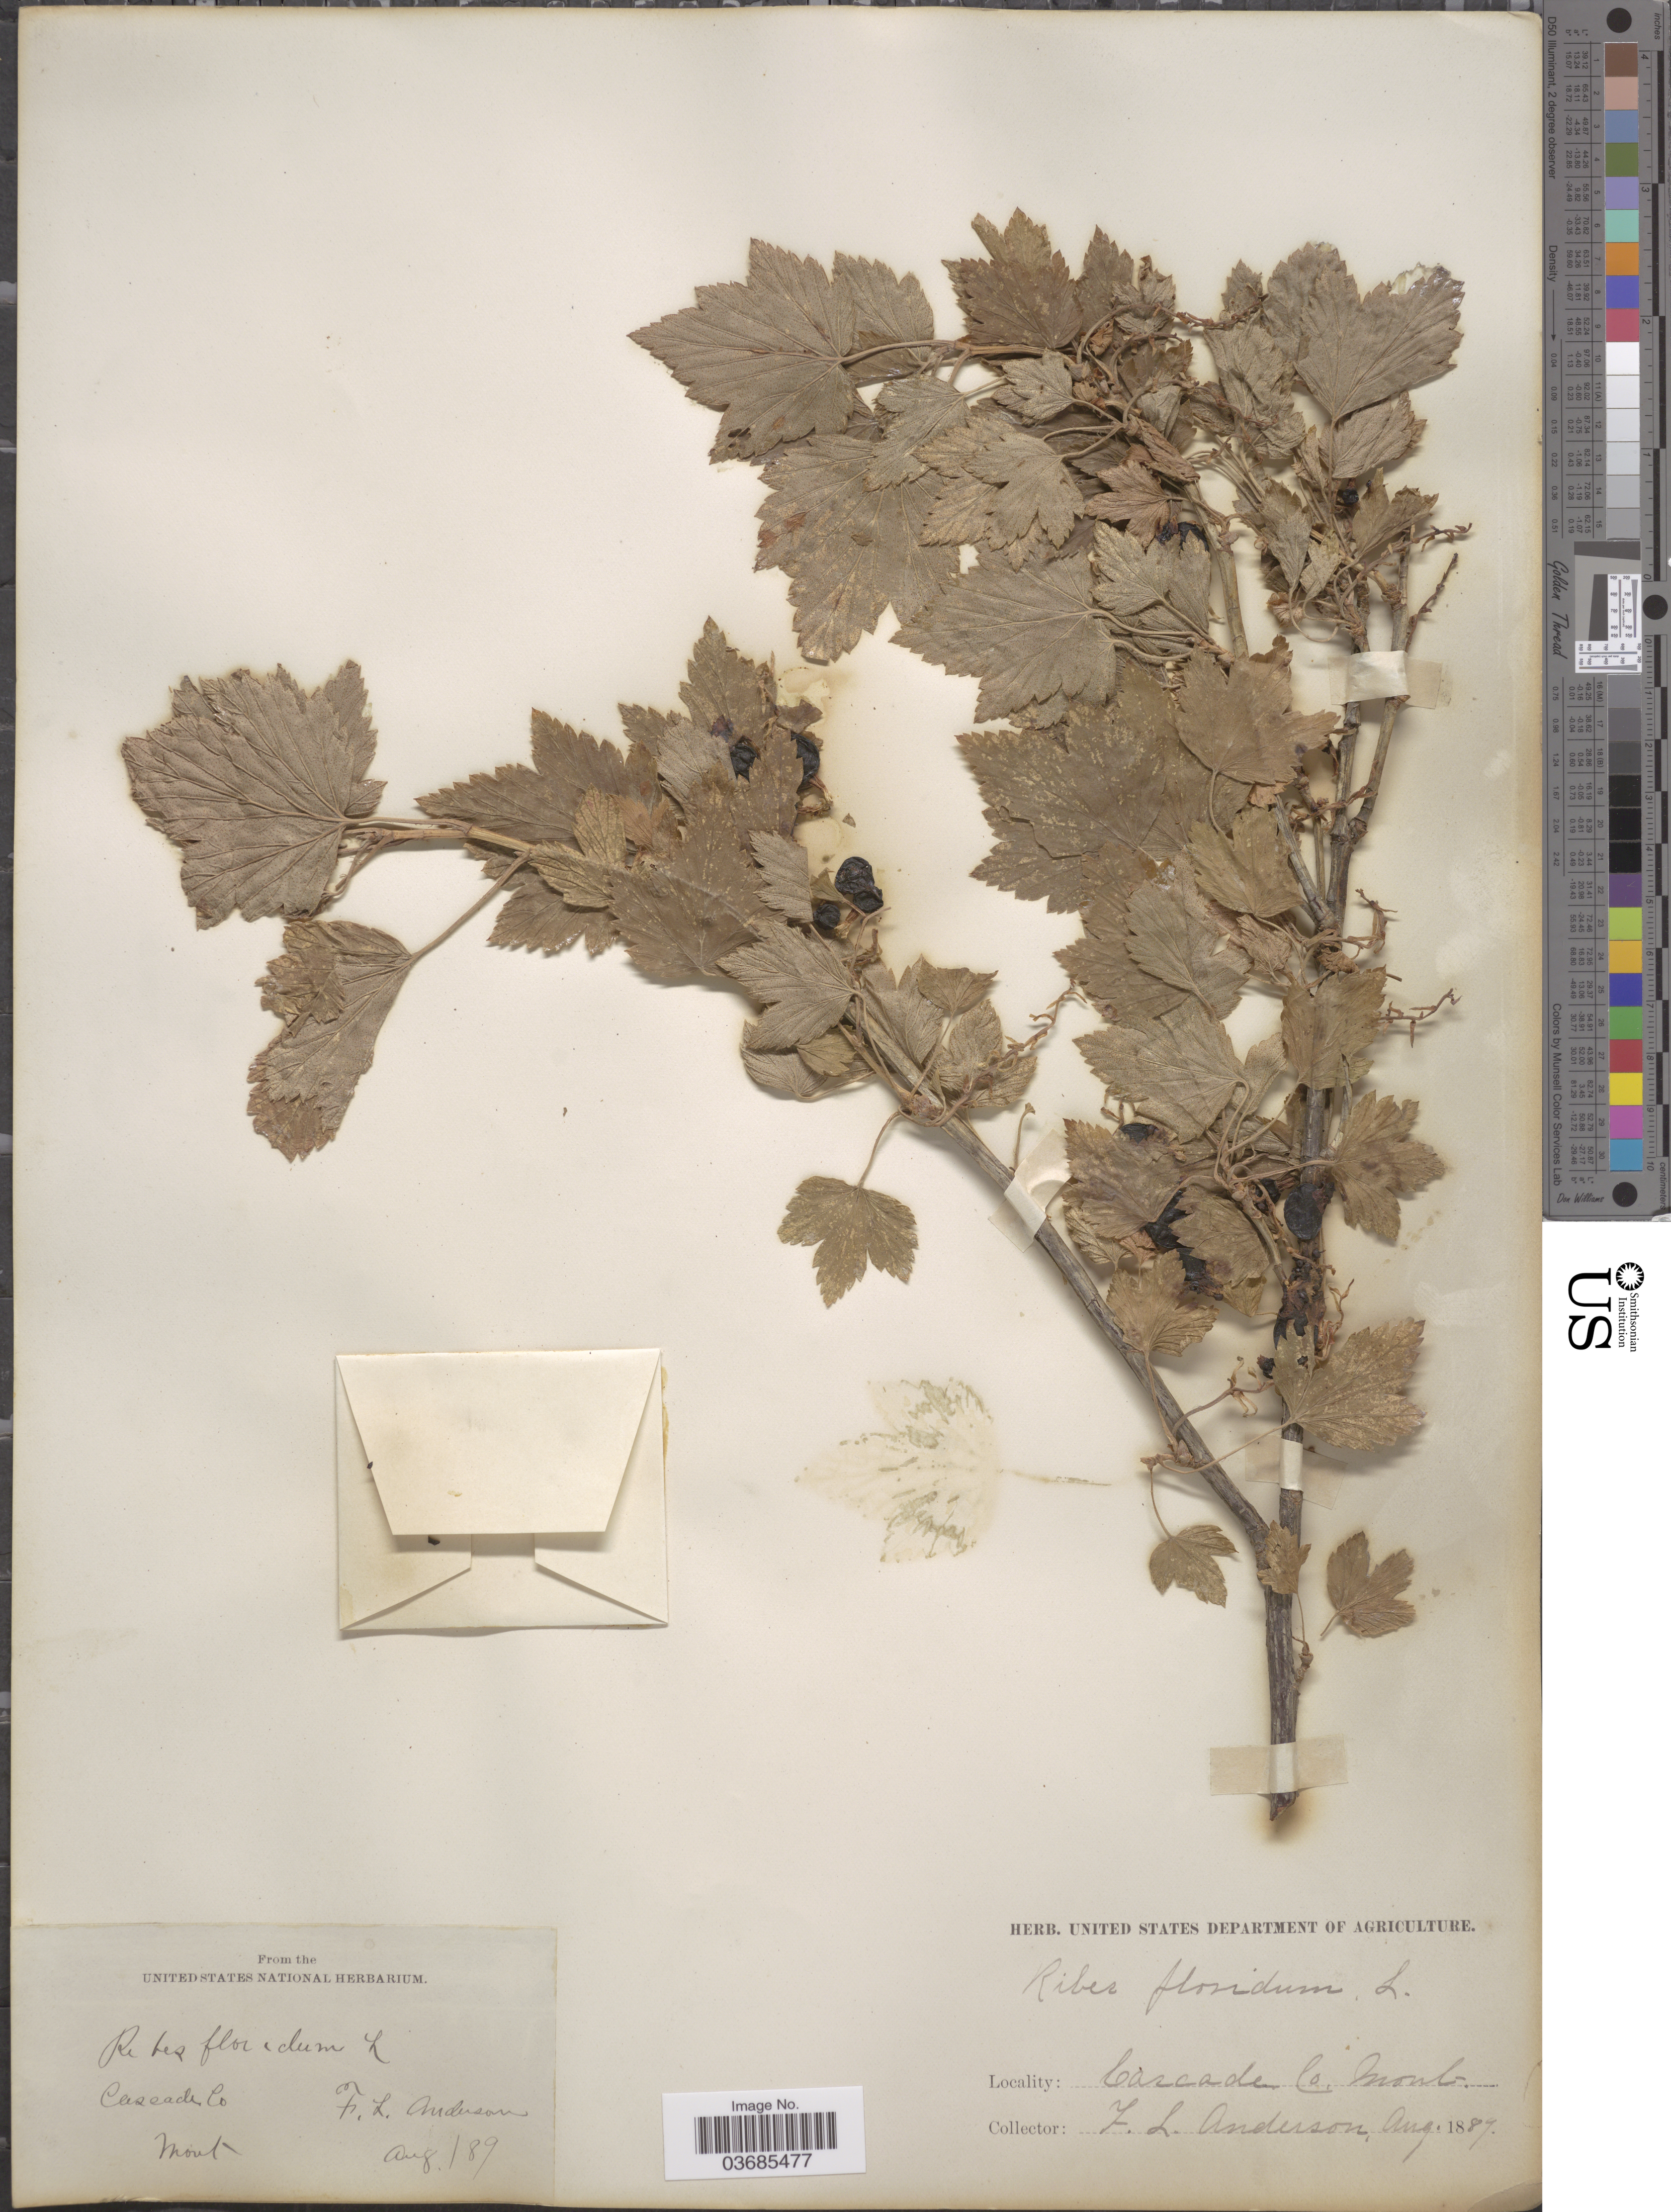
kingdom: Plantae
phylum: Tracheophyta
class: Magnoliopsida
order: Saxifragales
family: Grossulariaceae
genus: Ribes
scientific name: Ribes americanum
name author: Mill.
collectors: F. Anderson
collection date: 1887-08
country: United States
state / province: Montana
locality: Cascade Co.